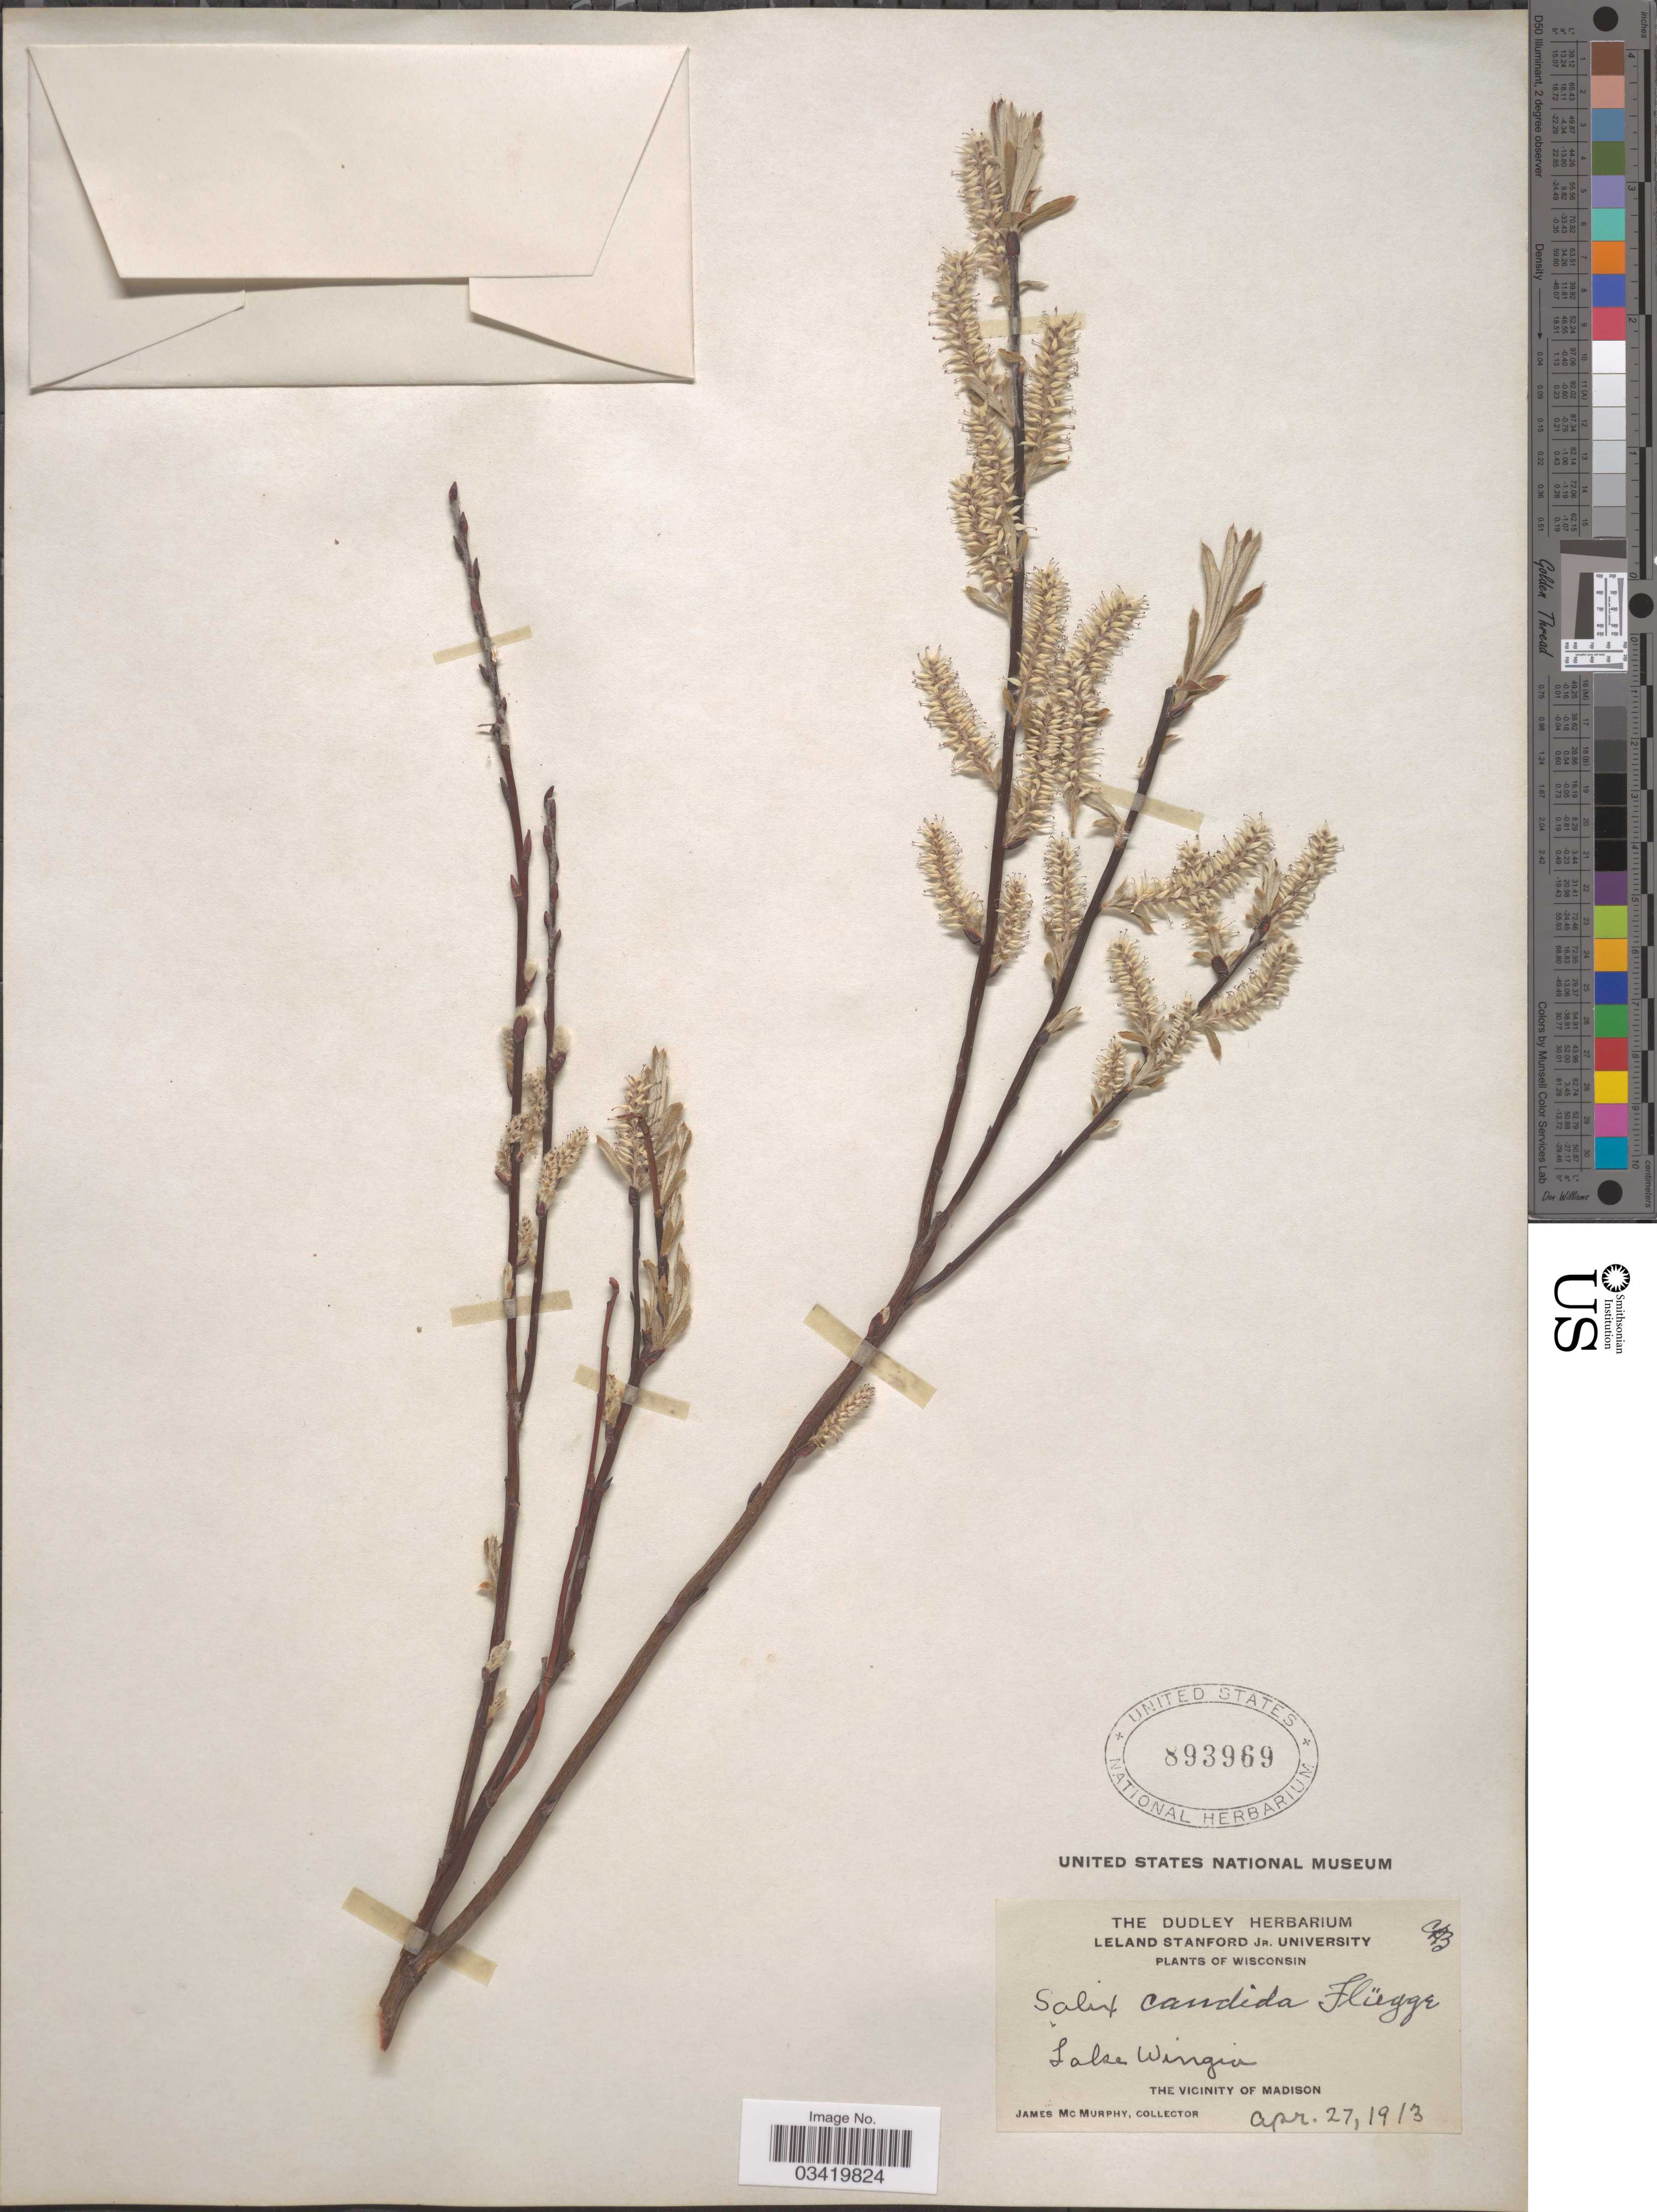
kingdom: Plantae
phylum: Tracheophyta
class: Magnoliopsida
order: Malpighiales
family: Salicaceae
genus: Salix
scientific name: Salix candida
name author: Flüggé ex Willd.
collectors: J. McMurphy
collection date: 1913-04-27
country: United States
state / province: Wisconsin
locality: Lake Wingra. The Vicinity of Madison.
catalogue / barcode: US 893969